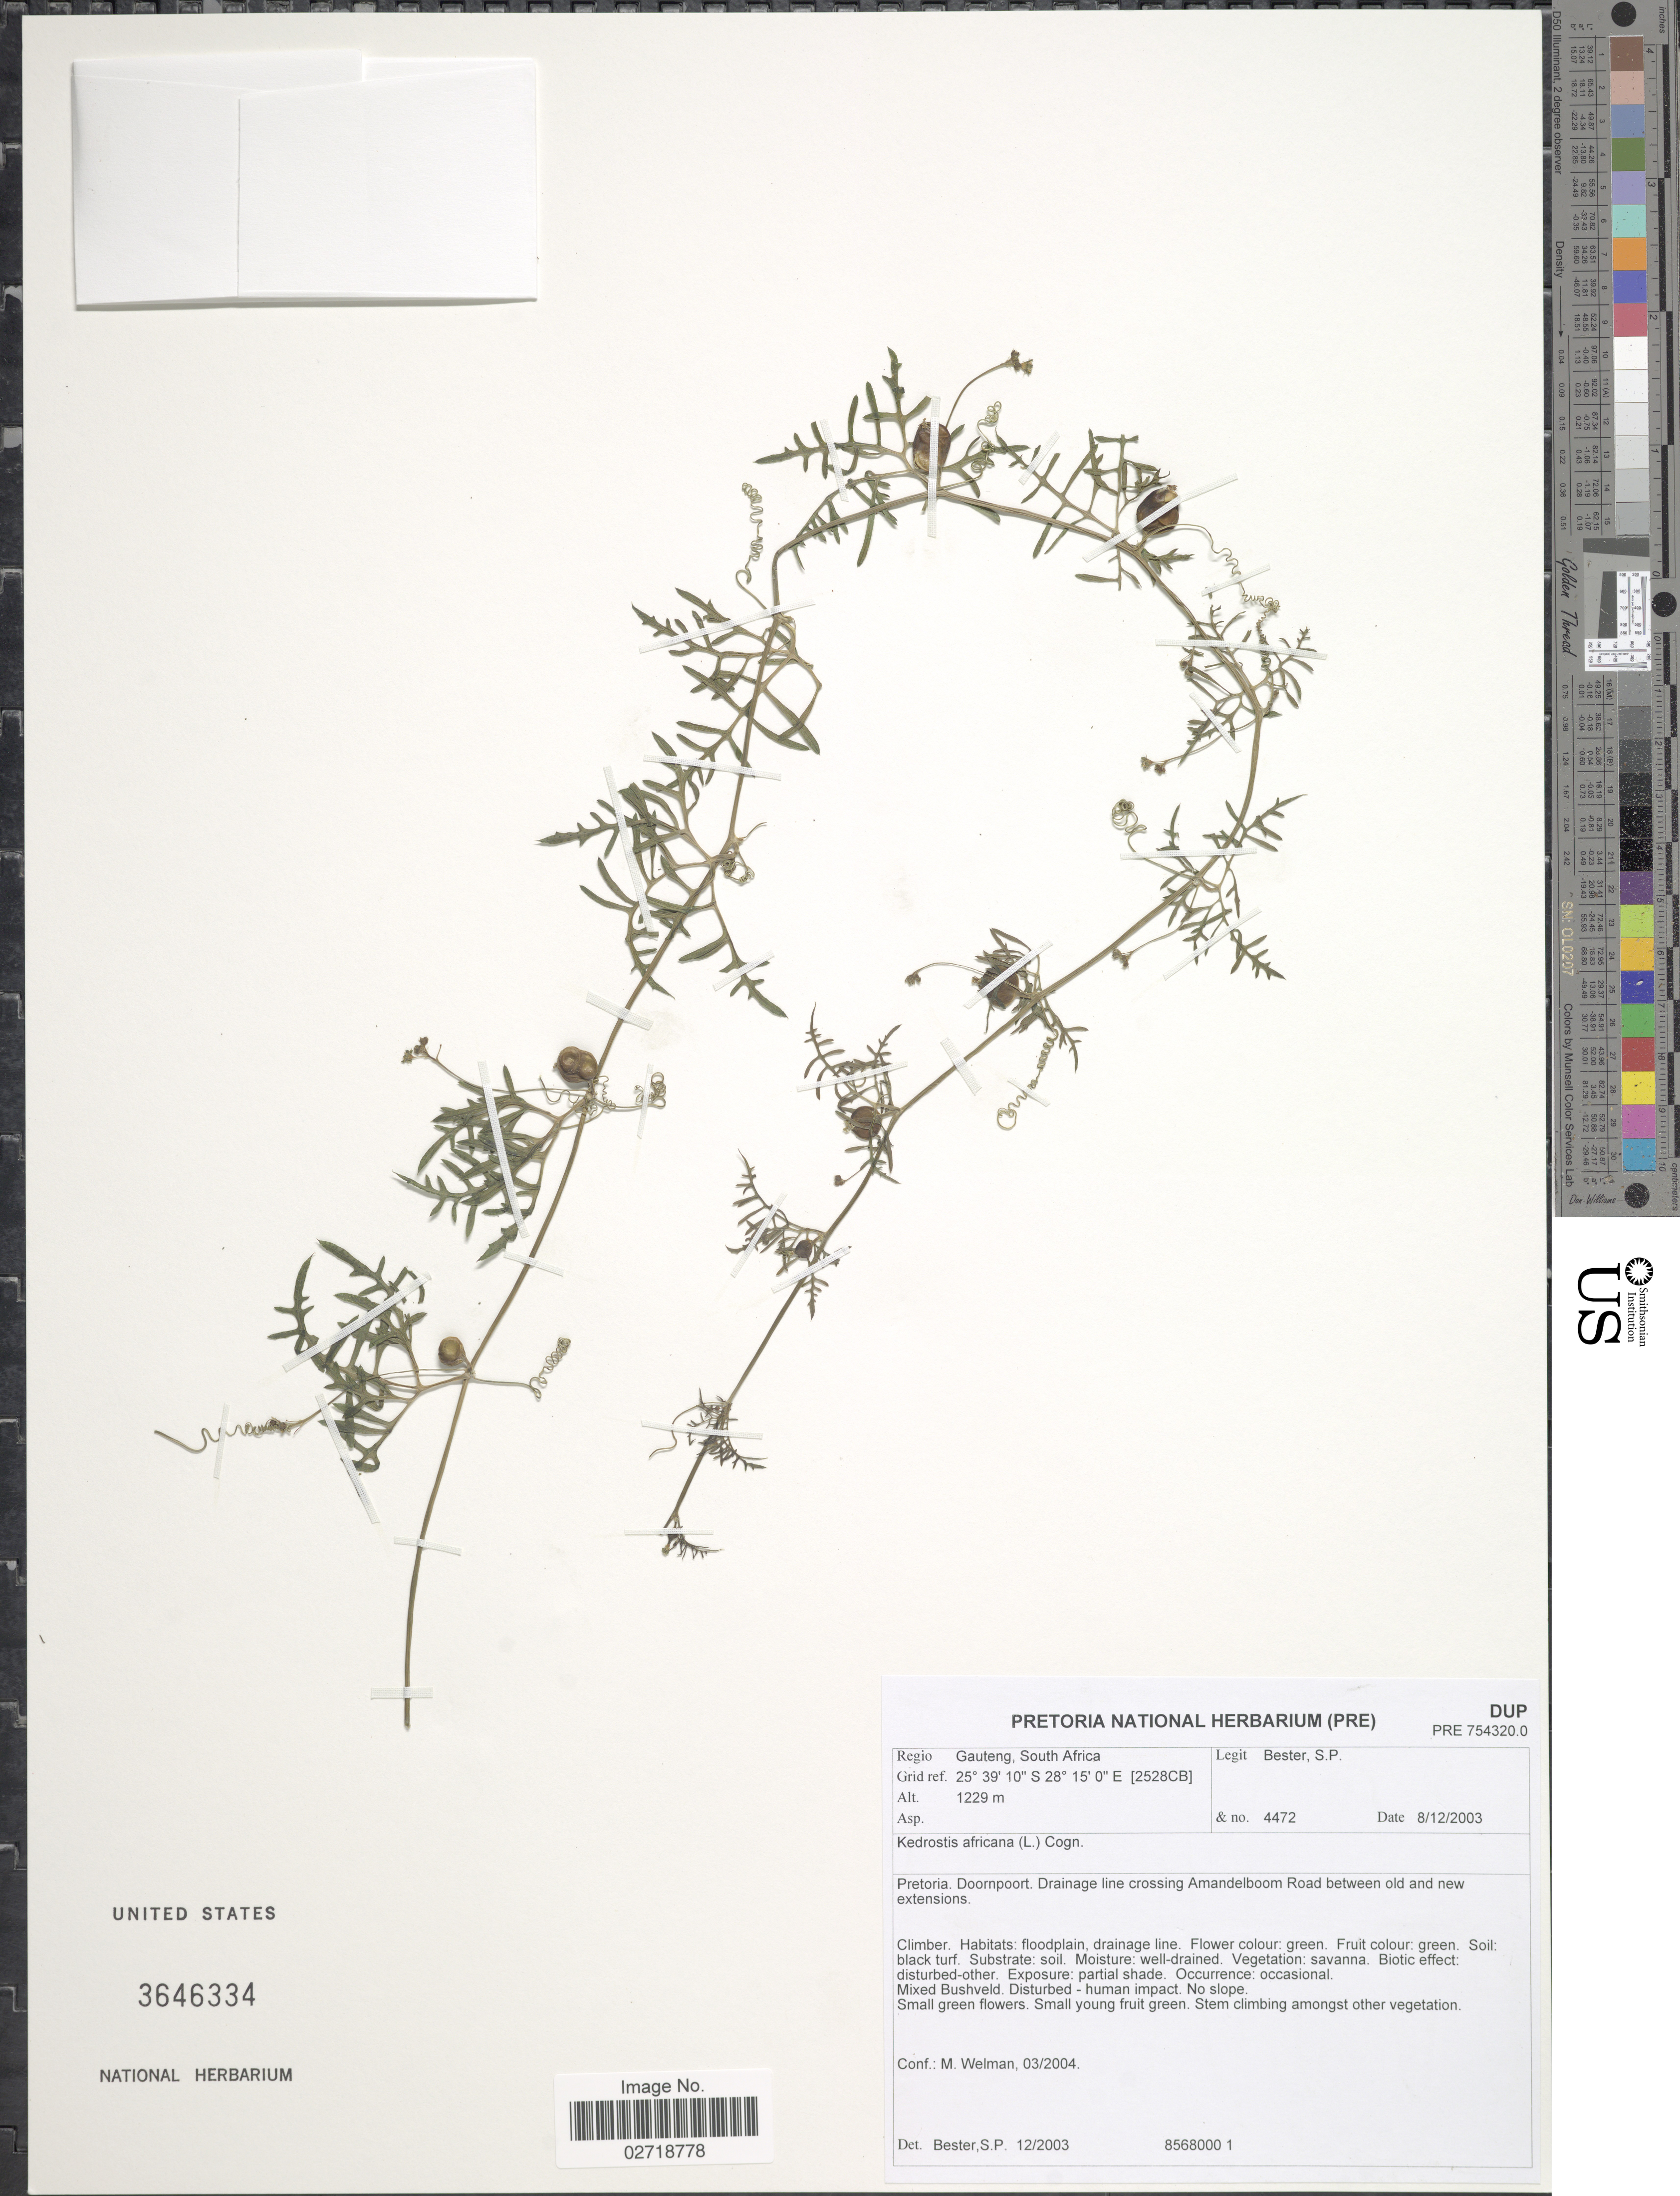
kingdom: Plantae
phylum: Tracheophyta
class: Magnoliopsida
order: Cucurbitales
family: Cucurbitaceae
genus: Kedrostis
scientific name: Kedrostis africana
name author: (L.) Cogn.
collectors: S. Bester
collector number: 4472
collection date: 2003-12-08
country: South Africa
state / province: Gauteng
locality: Pretoria. Doornpoort. Drainage line crossing Amandelboom Road between old and new extensions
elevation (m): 1229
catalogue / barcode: US 3646334